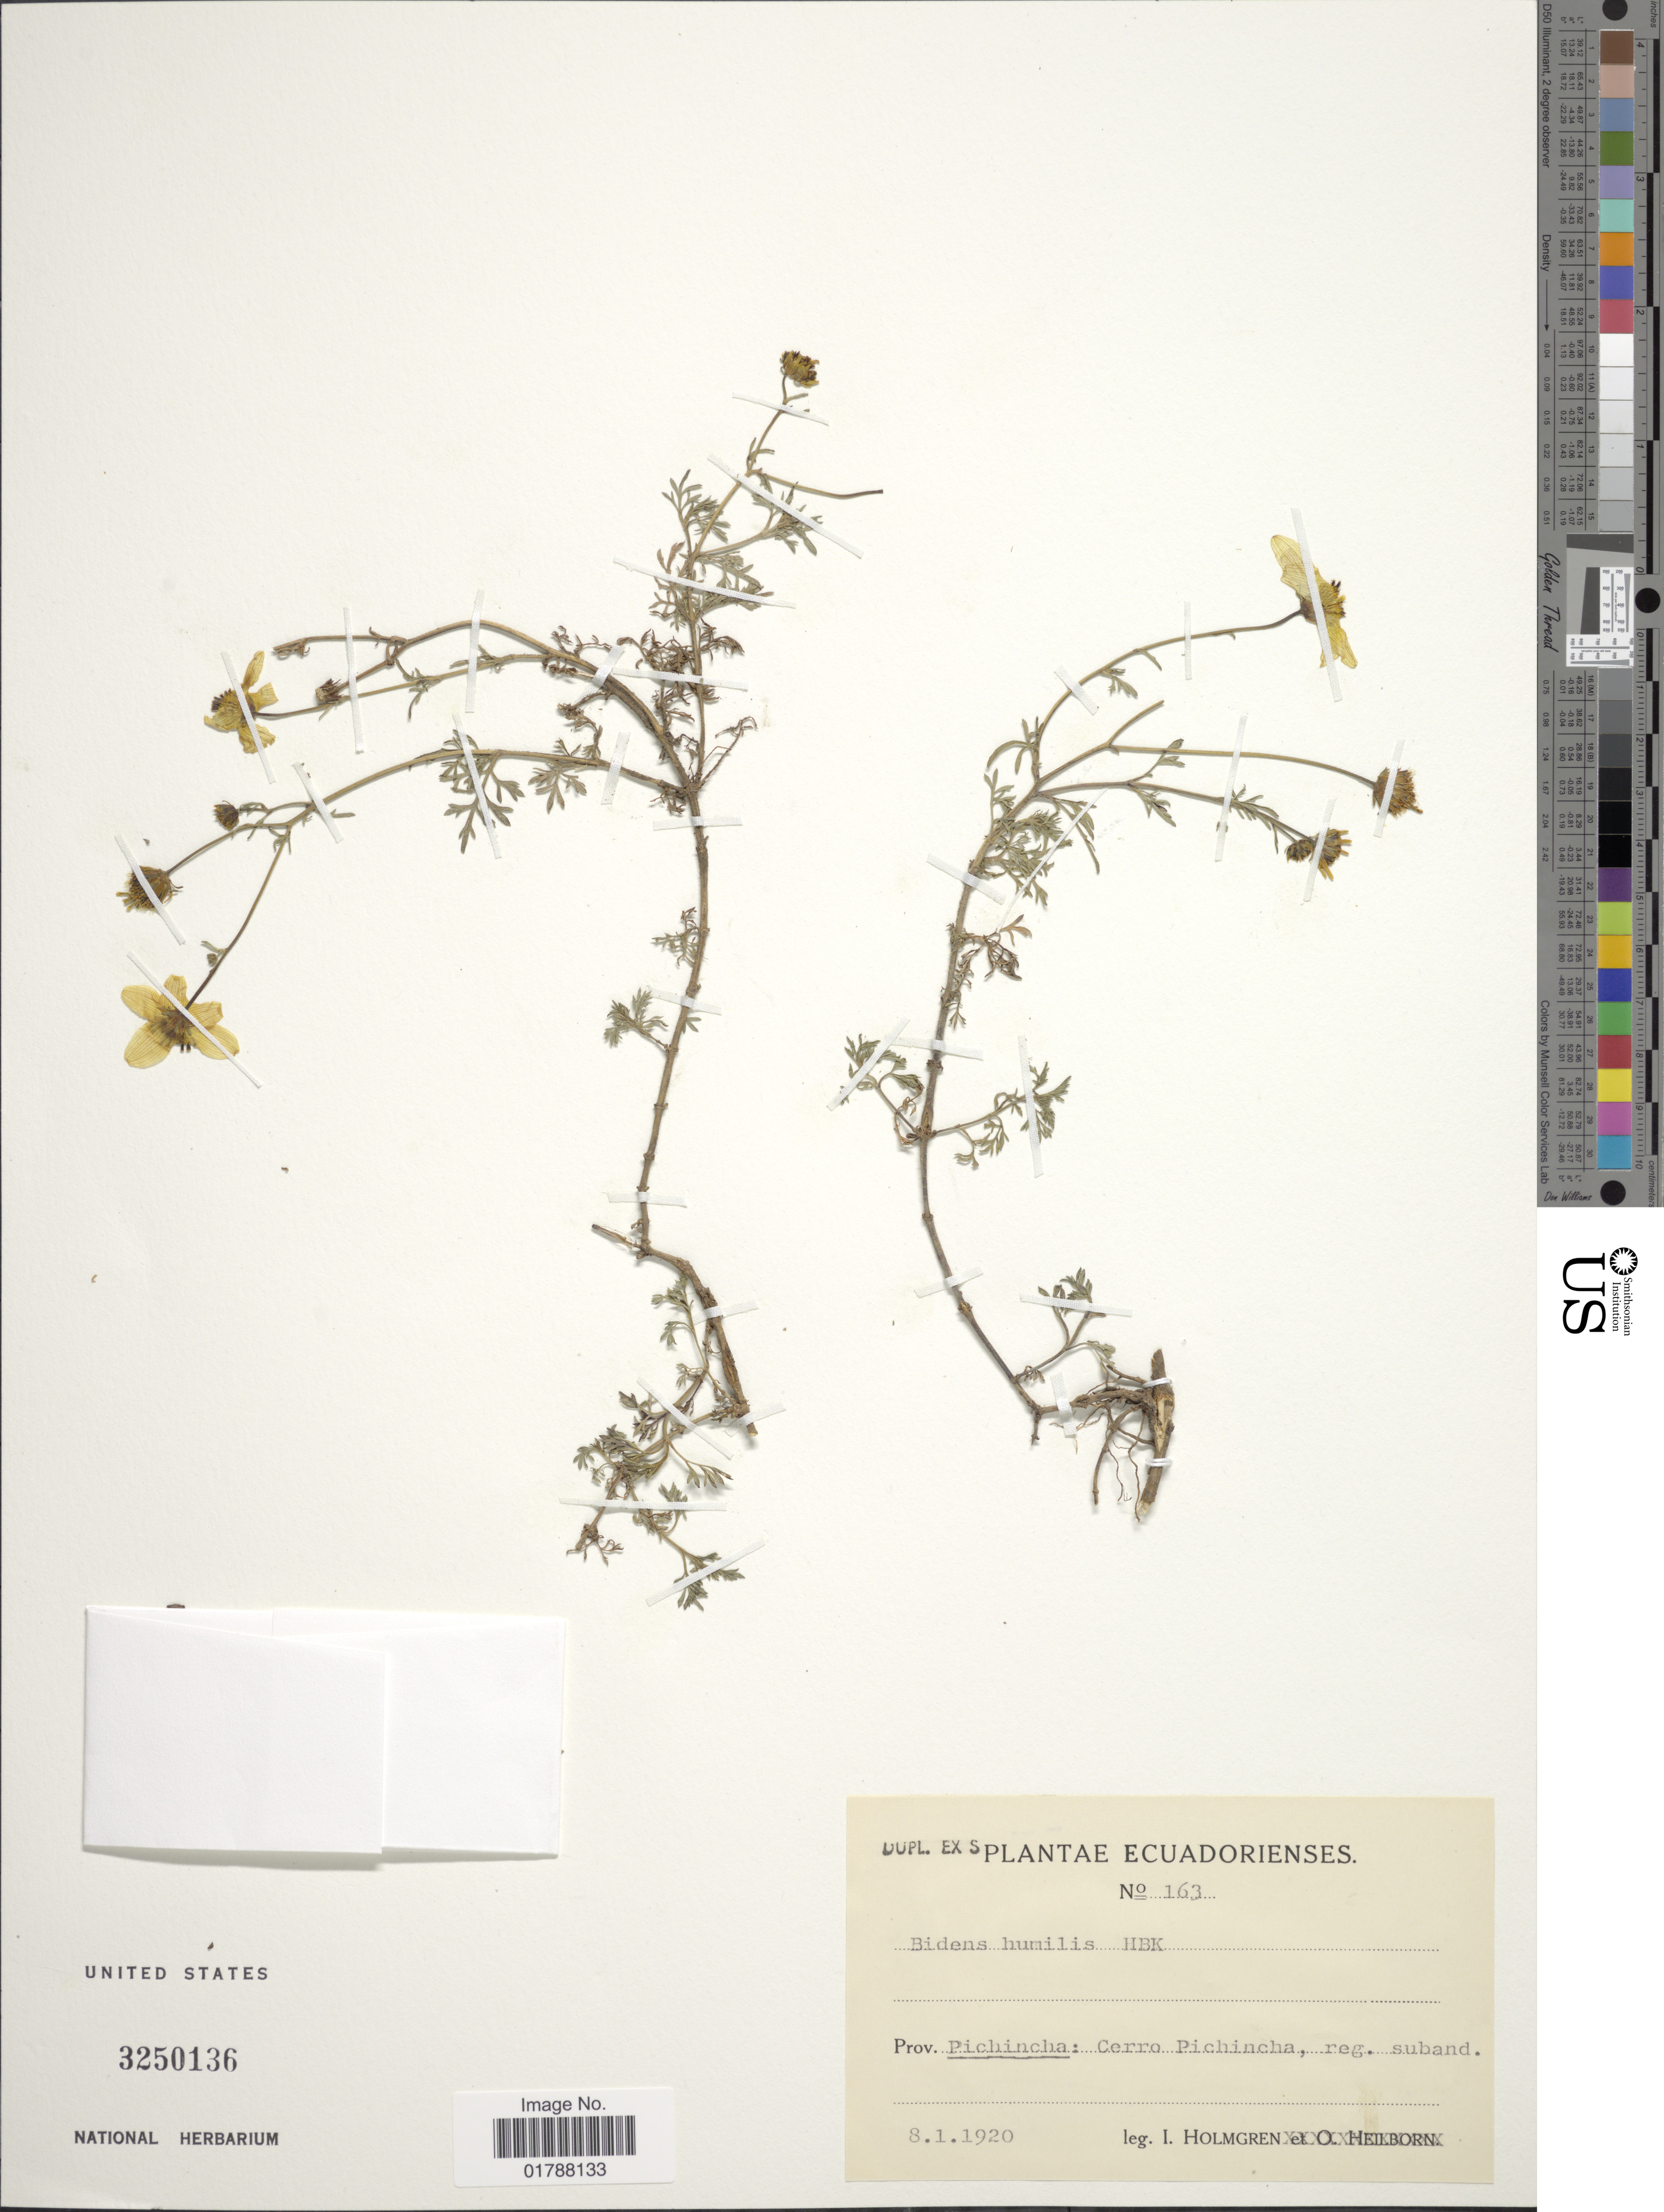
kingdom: Plantae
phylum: Tracheophyta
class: Magnoliopsida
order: Asterales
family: Asteraceae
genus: Bidens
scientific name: Bidens andicola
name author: Kunth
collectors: I. Holmgren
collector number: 163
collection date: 1920-01-08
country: Ecuador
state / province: Pichincha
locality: Prov. Pichinha: Cerro Pichinha, reg. suband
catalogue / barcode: US 3250136